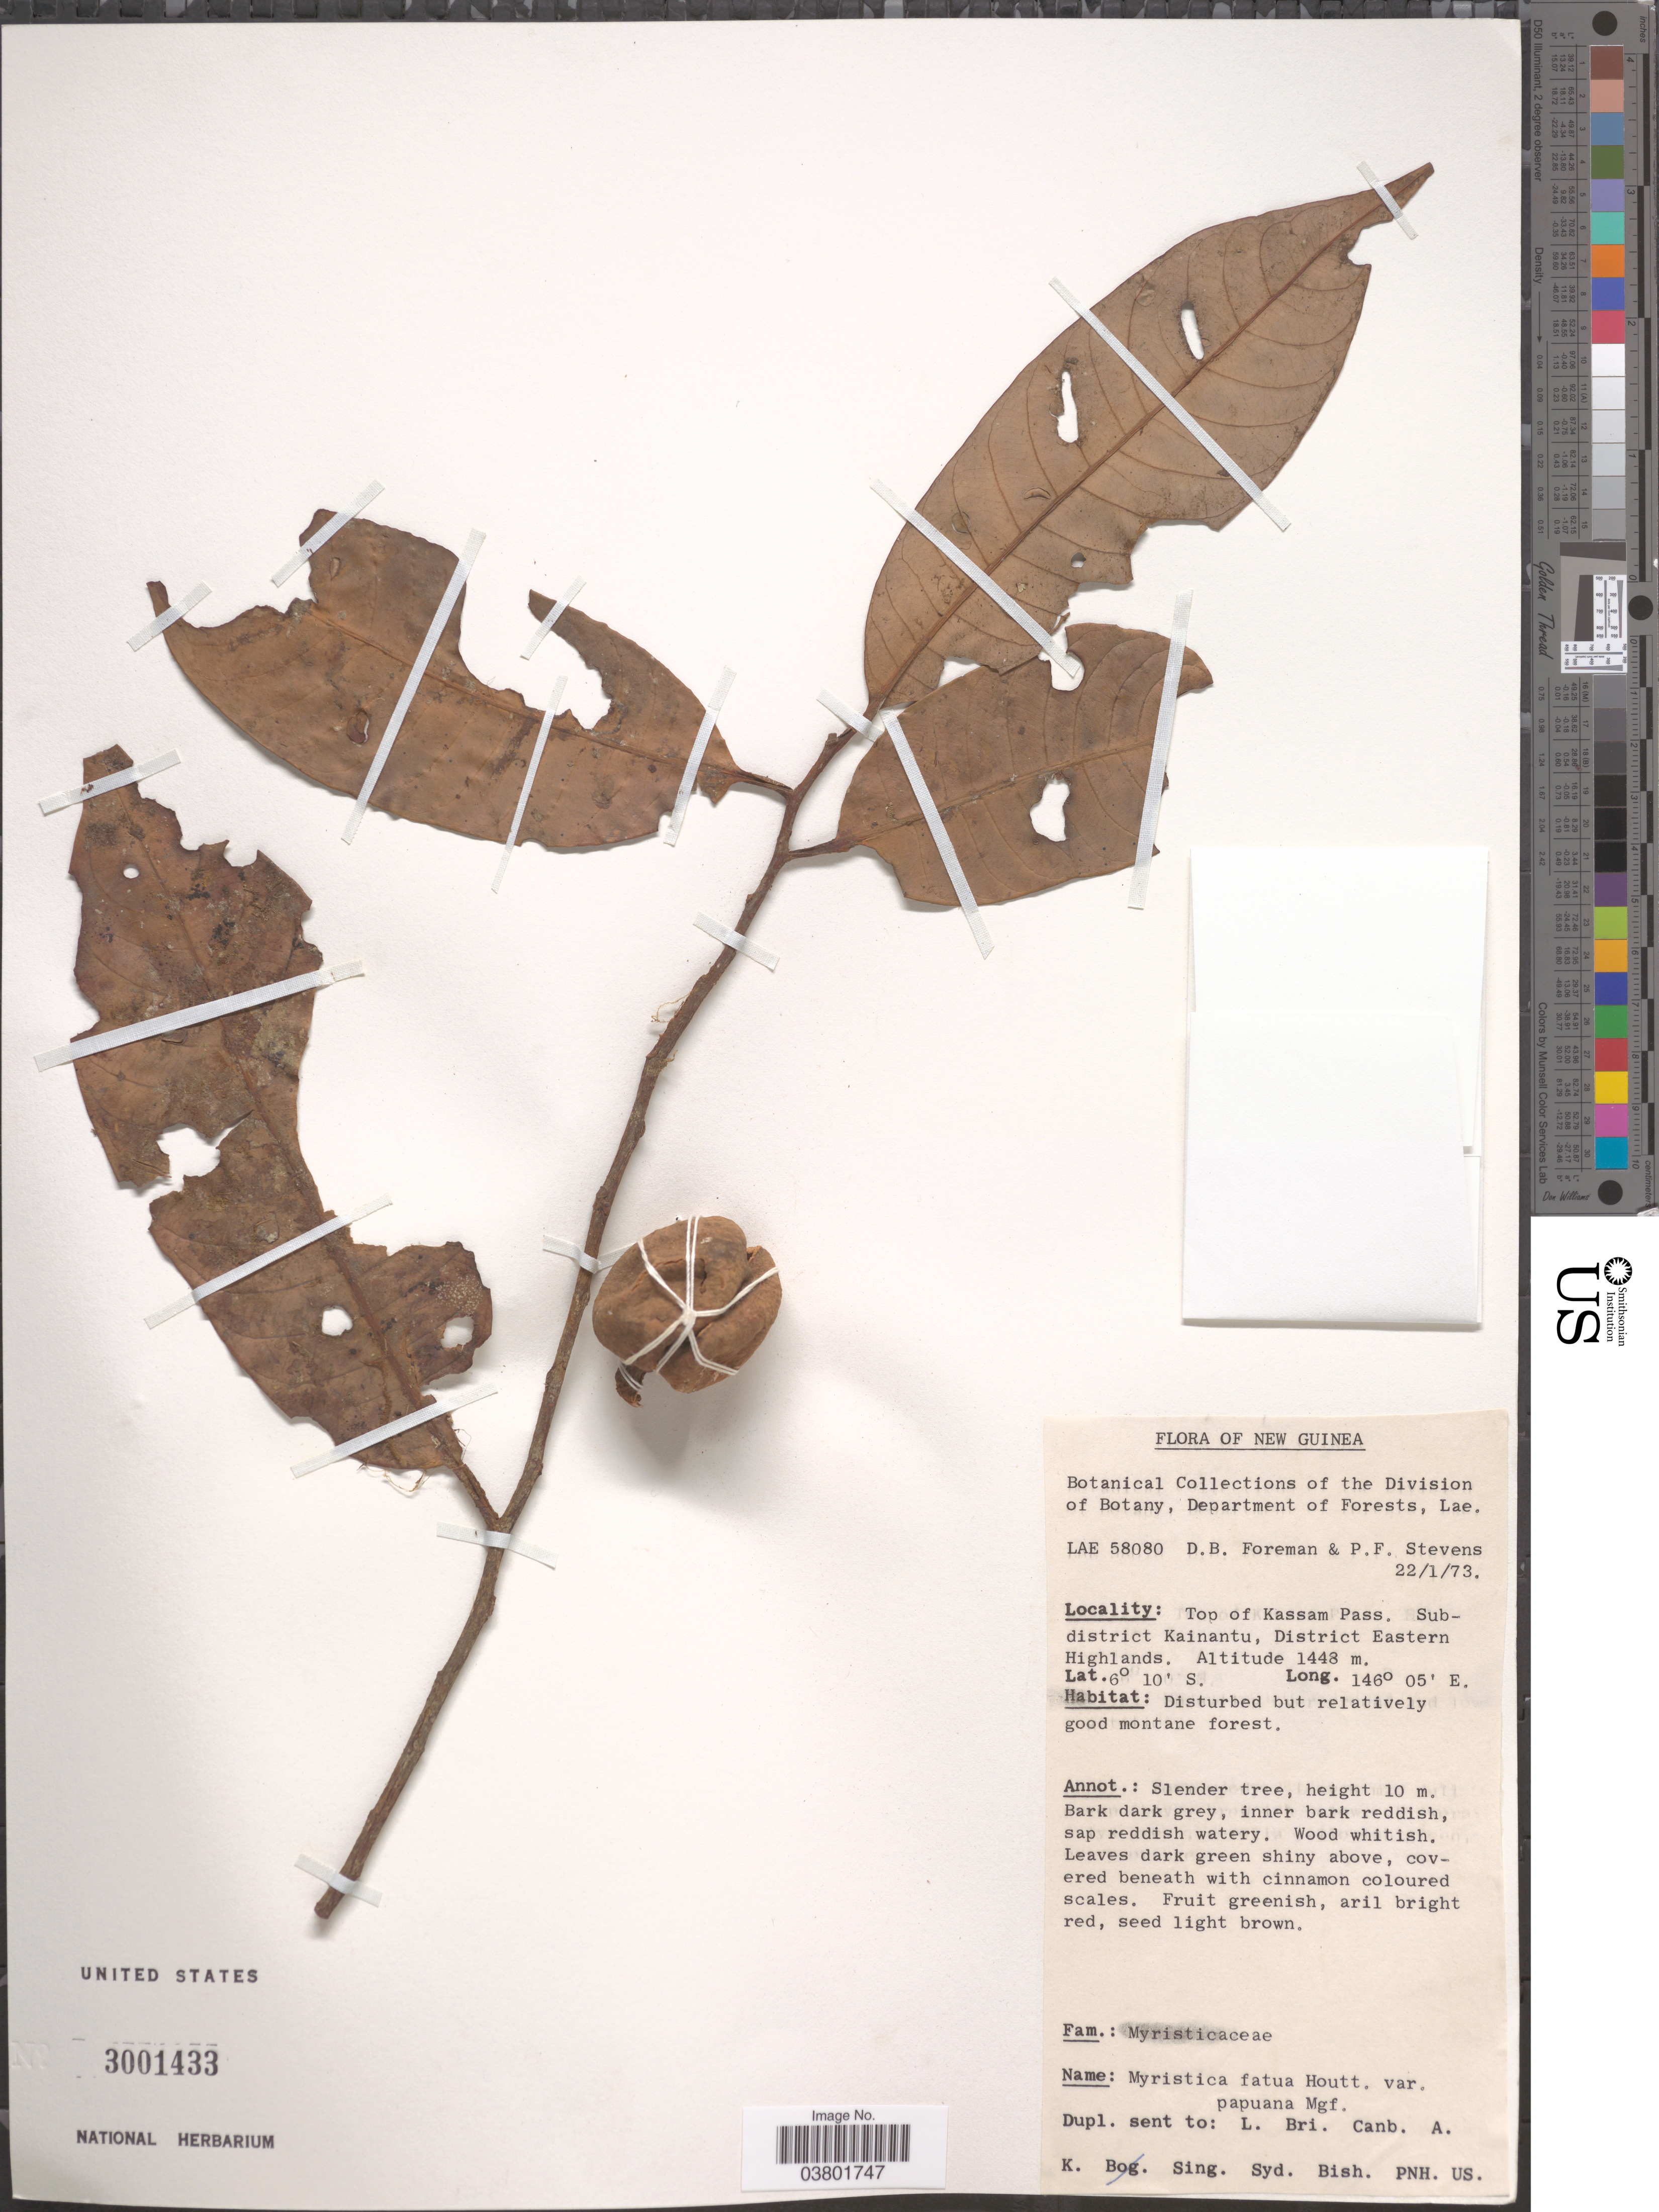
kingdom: Plantae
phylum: Tracheophyta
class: Magnoliopsida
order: Magnoliales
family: Myristicaceae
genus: Myristica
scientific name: Myristica fatua var. papuana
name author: Markgr.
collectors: D. Foreman & P. F. Stevens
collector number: LAE58080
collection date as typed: Transcribed d/m/y: 22/1/73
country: Papua New Guinea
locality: New Guinea. Top of Kassam Pass. Sub-district Kainantu, District Eastern Highlands.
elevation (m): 1448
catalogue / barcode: US 3001433